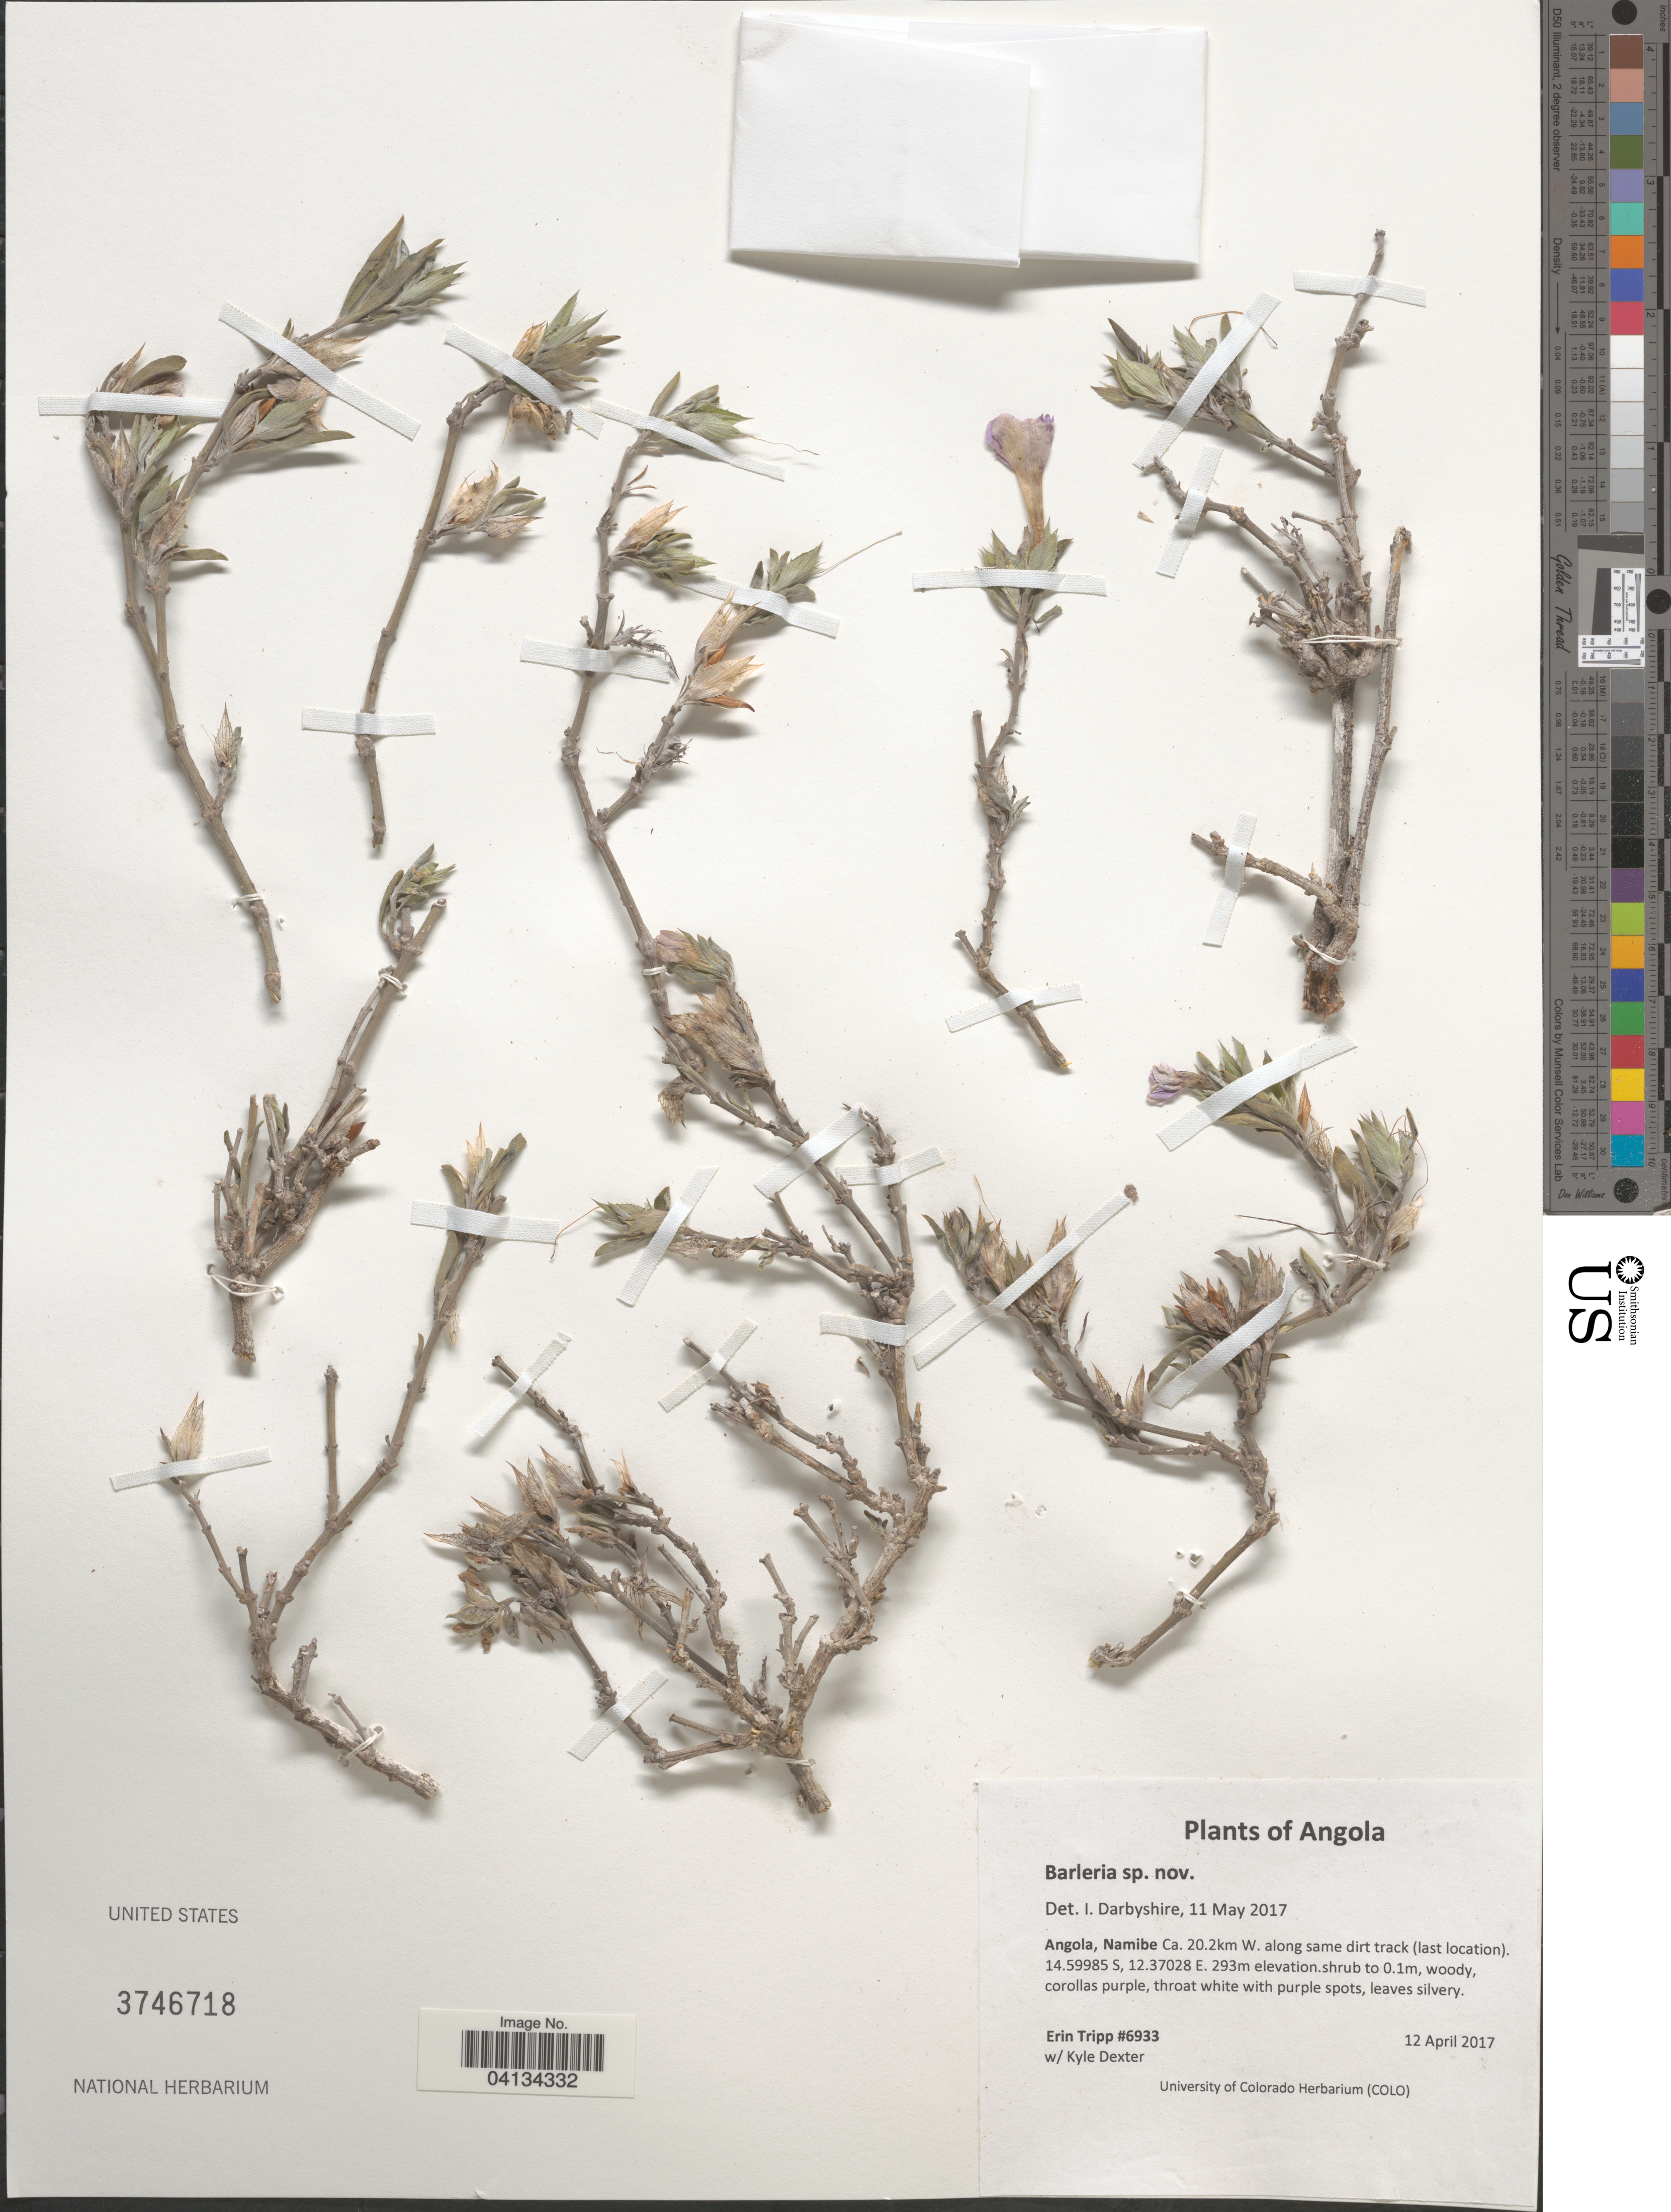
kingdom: Plantae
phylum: Tracheophyta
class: Magnoliopsida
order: Lamiales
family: Acanthaceae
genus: Barleria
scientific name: Barleria sp. nov.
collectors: E. Tripp & K. Dexter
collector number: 6933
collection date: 2017-04-12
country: Angola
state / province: Namibe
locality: Ca. 20.2km W. along same dirt track (last location).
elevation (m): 293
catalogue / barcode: US 3746718